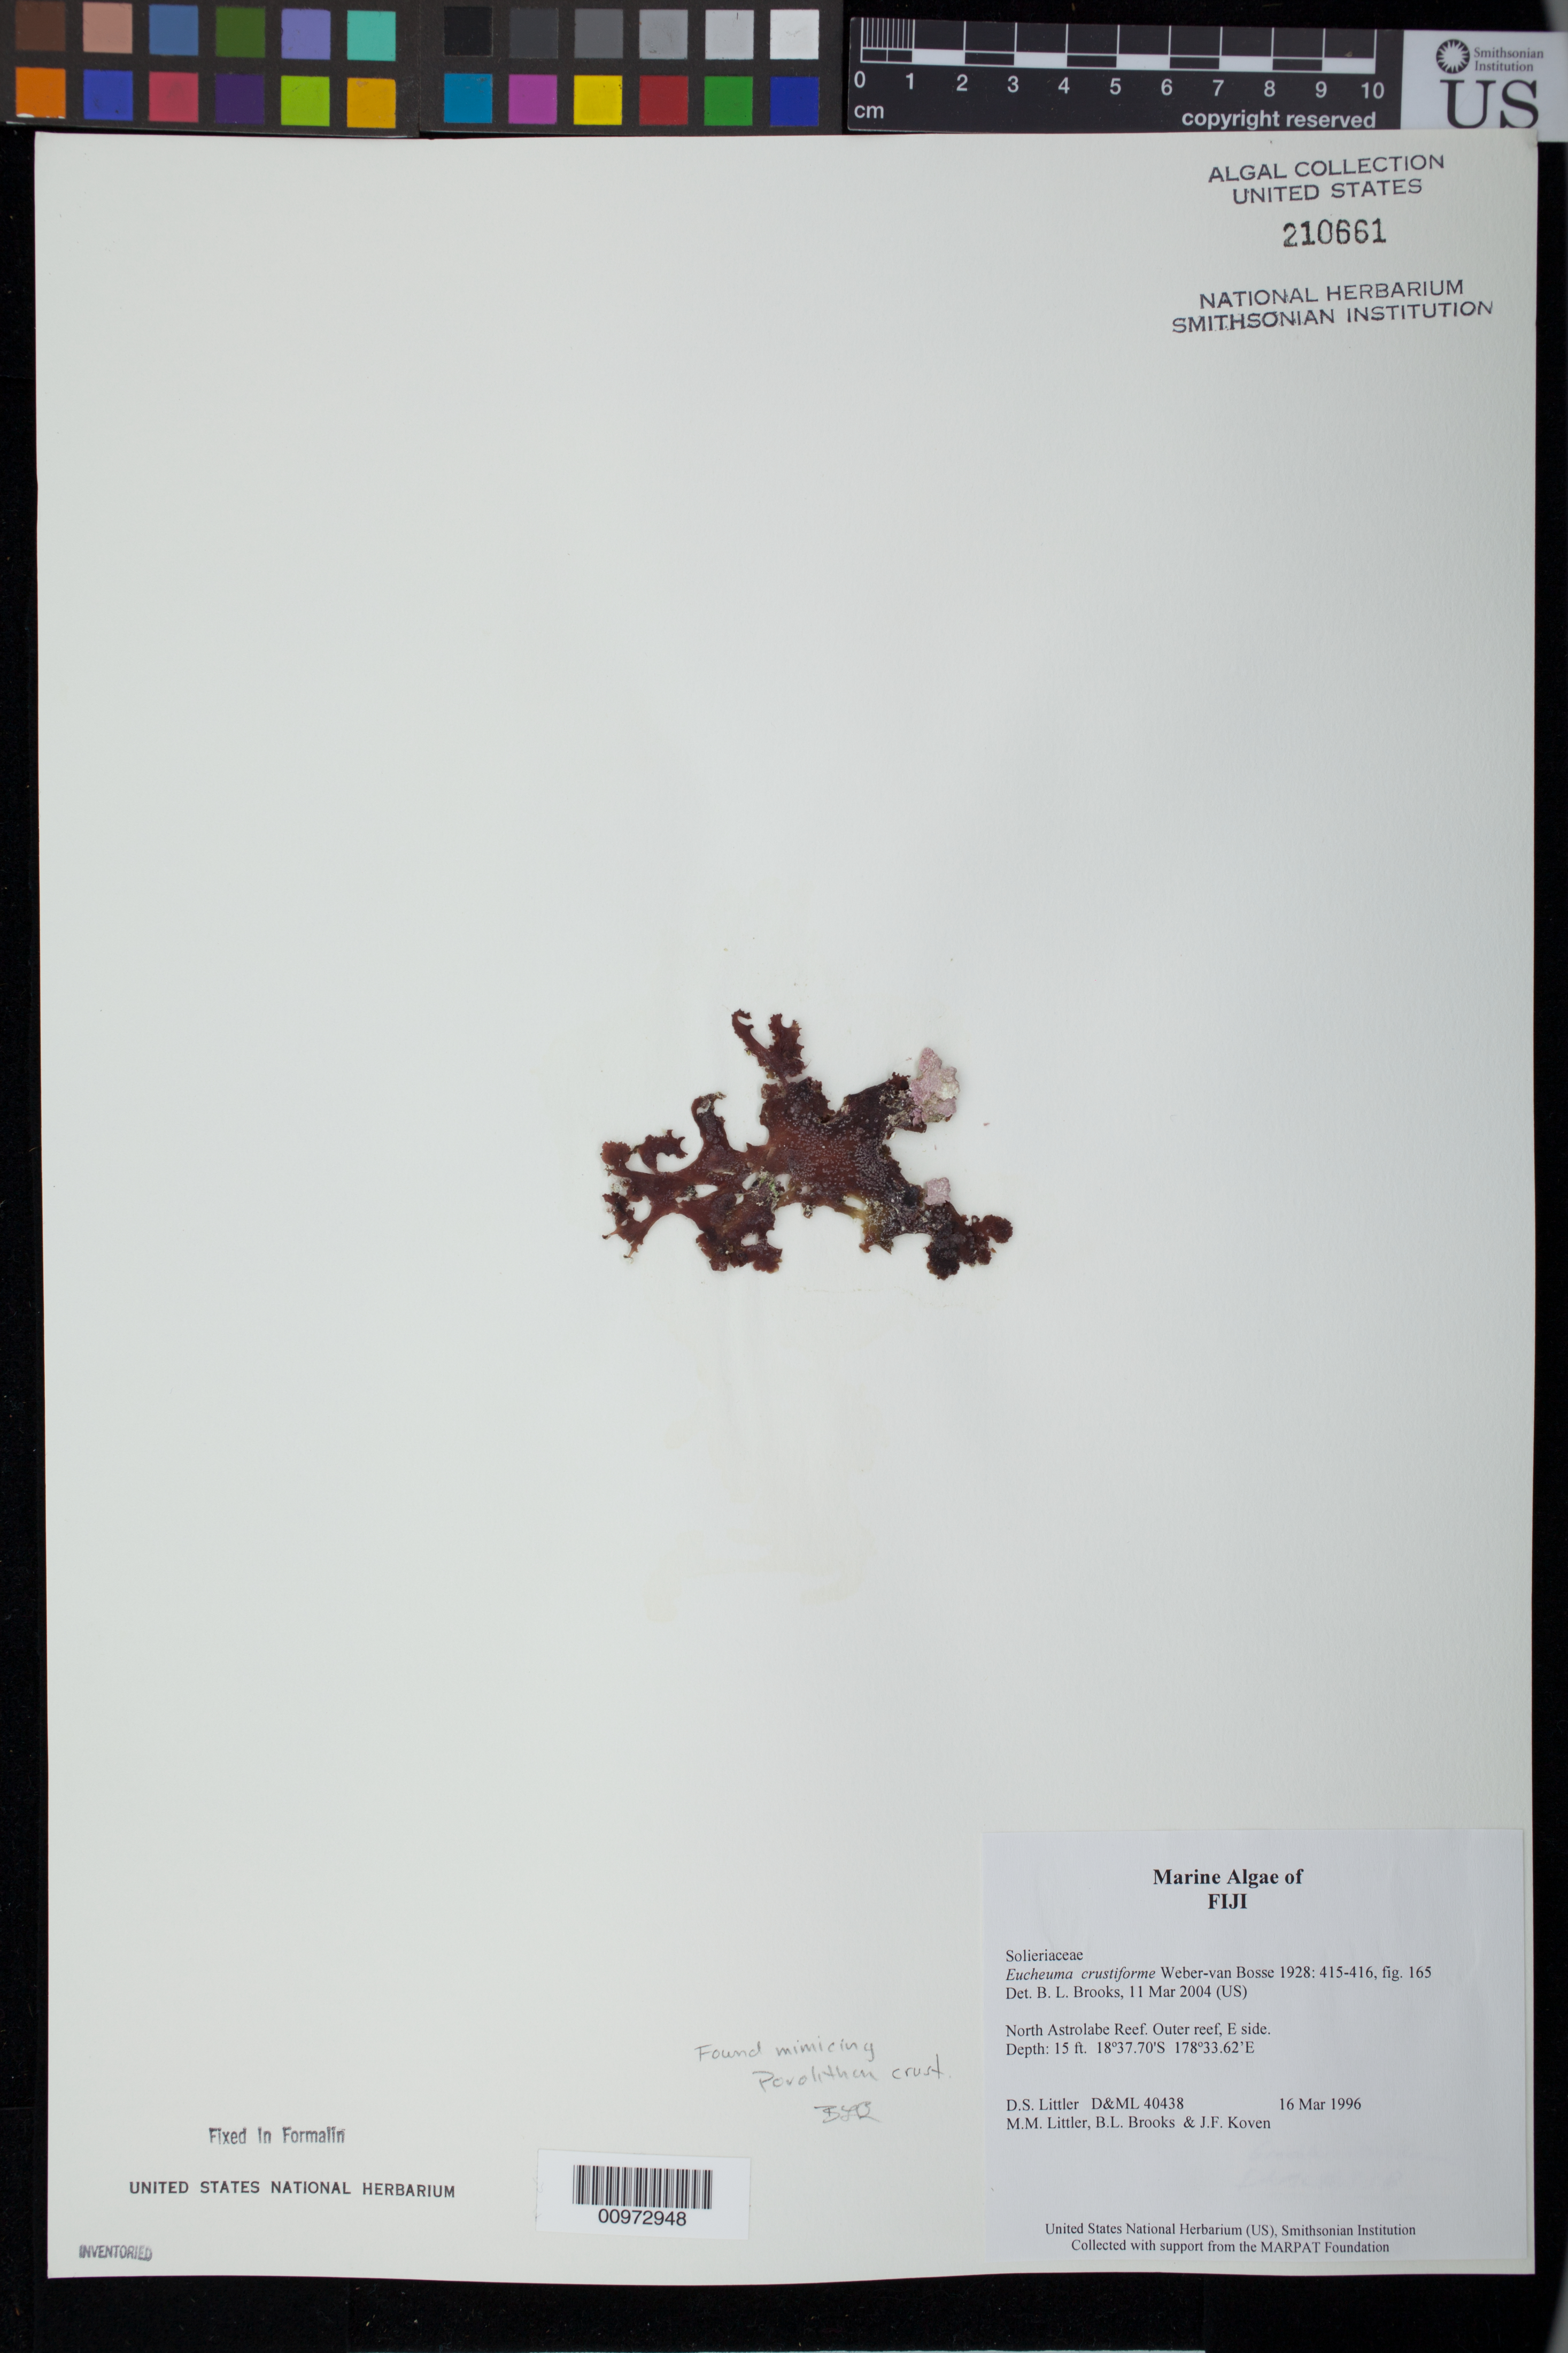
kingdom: Plantae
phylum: Rhodophyta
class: Florideophyceae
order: Gigartinales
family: Solieriaceae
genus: Eucheuma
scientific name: Eucheuma crustiforme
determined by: Brooks, B. L., (BOT), Smithsonian Institution - National Museum of Natural History (UNITED STATES)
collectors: D. S. Littler, M. M. Littler, B. Brooks & J. Koven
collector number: D&ML 40438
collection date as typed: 16 Mar 1996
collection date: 1996-03-16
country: Fiji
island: North Astrolabe Reef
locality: North Astrolabe Reef, outer reef, east side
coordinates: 18 37.70'S, 178 33.62'E